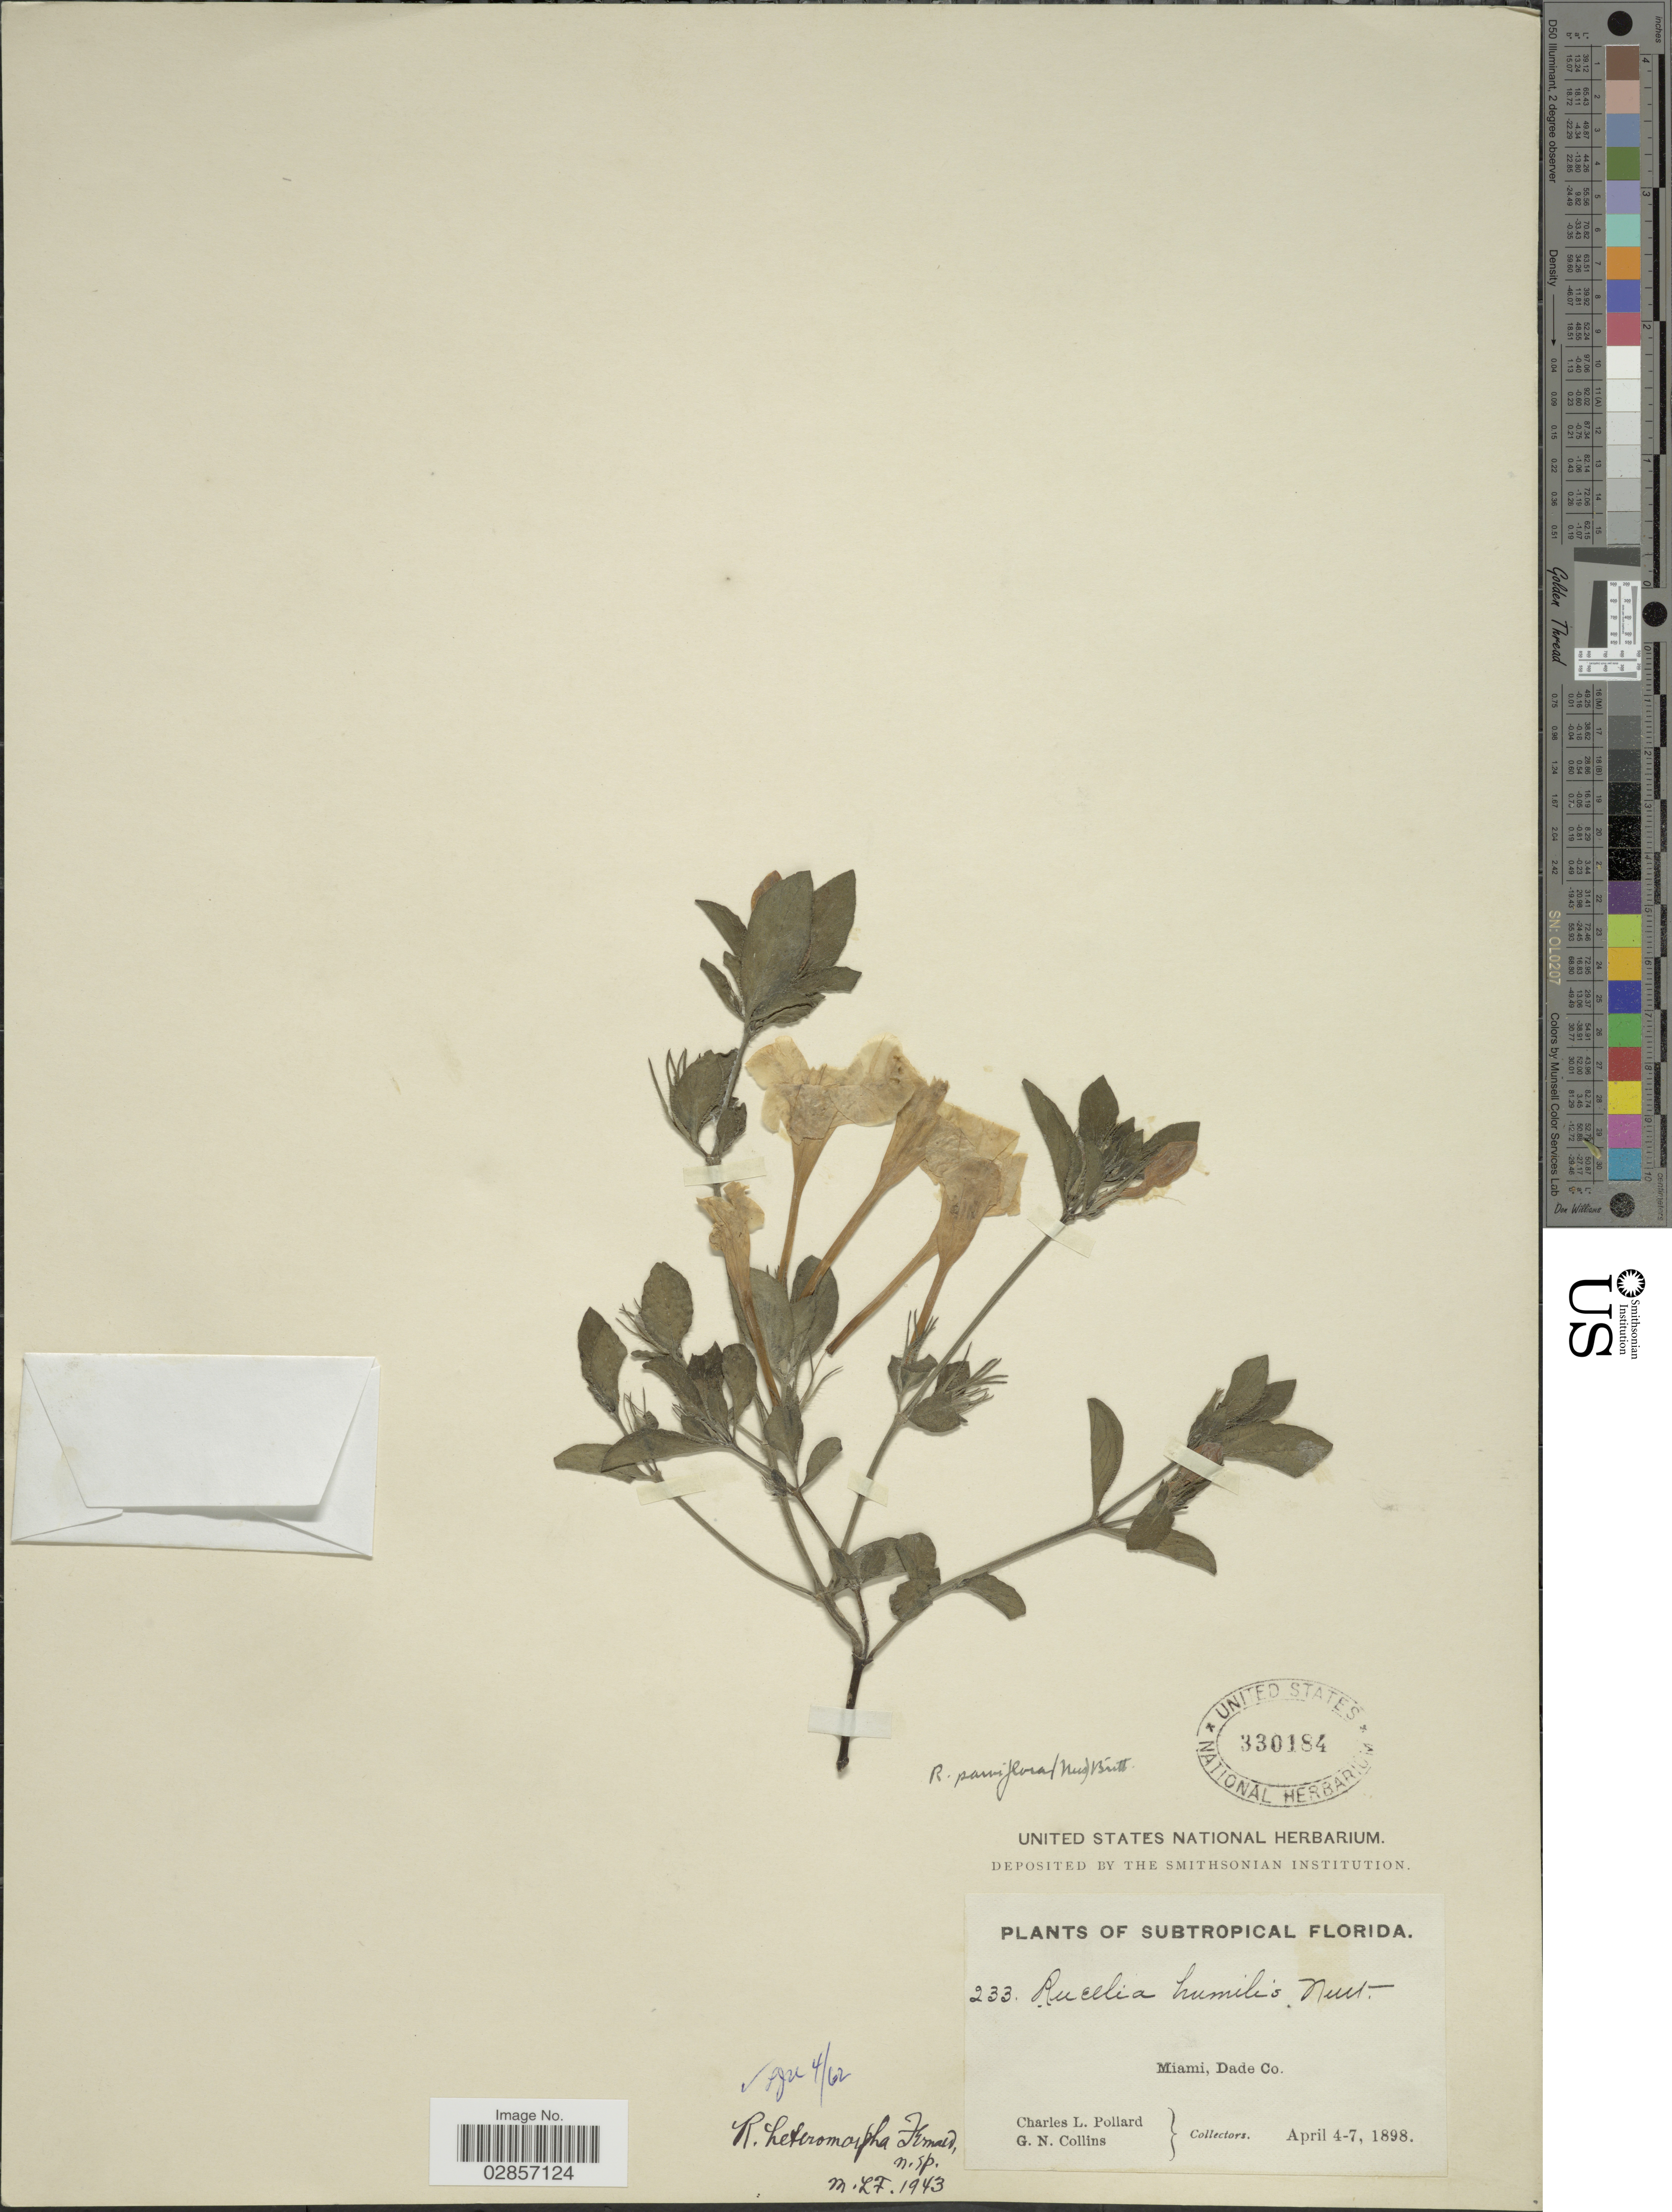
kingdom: Plantae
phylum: Tracheophyta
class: Magnoliopsida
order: Lamiales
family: Acanthaceae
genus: Ruellia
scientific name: Ruellia heteromorpha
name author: Fernald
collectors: C. L. Pollard & G. Collins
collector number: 233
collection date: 1898-04-04/1898-04-07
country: United States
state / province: Florida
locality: Subtropical Florida. Miami, Dade Co.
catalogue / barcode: US 330184